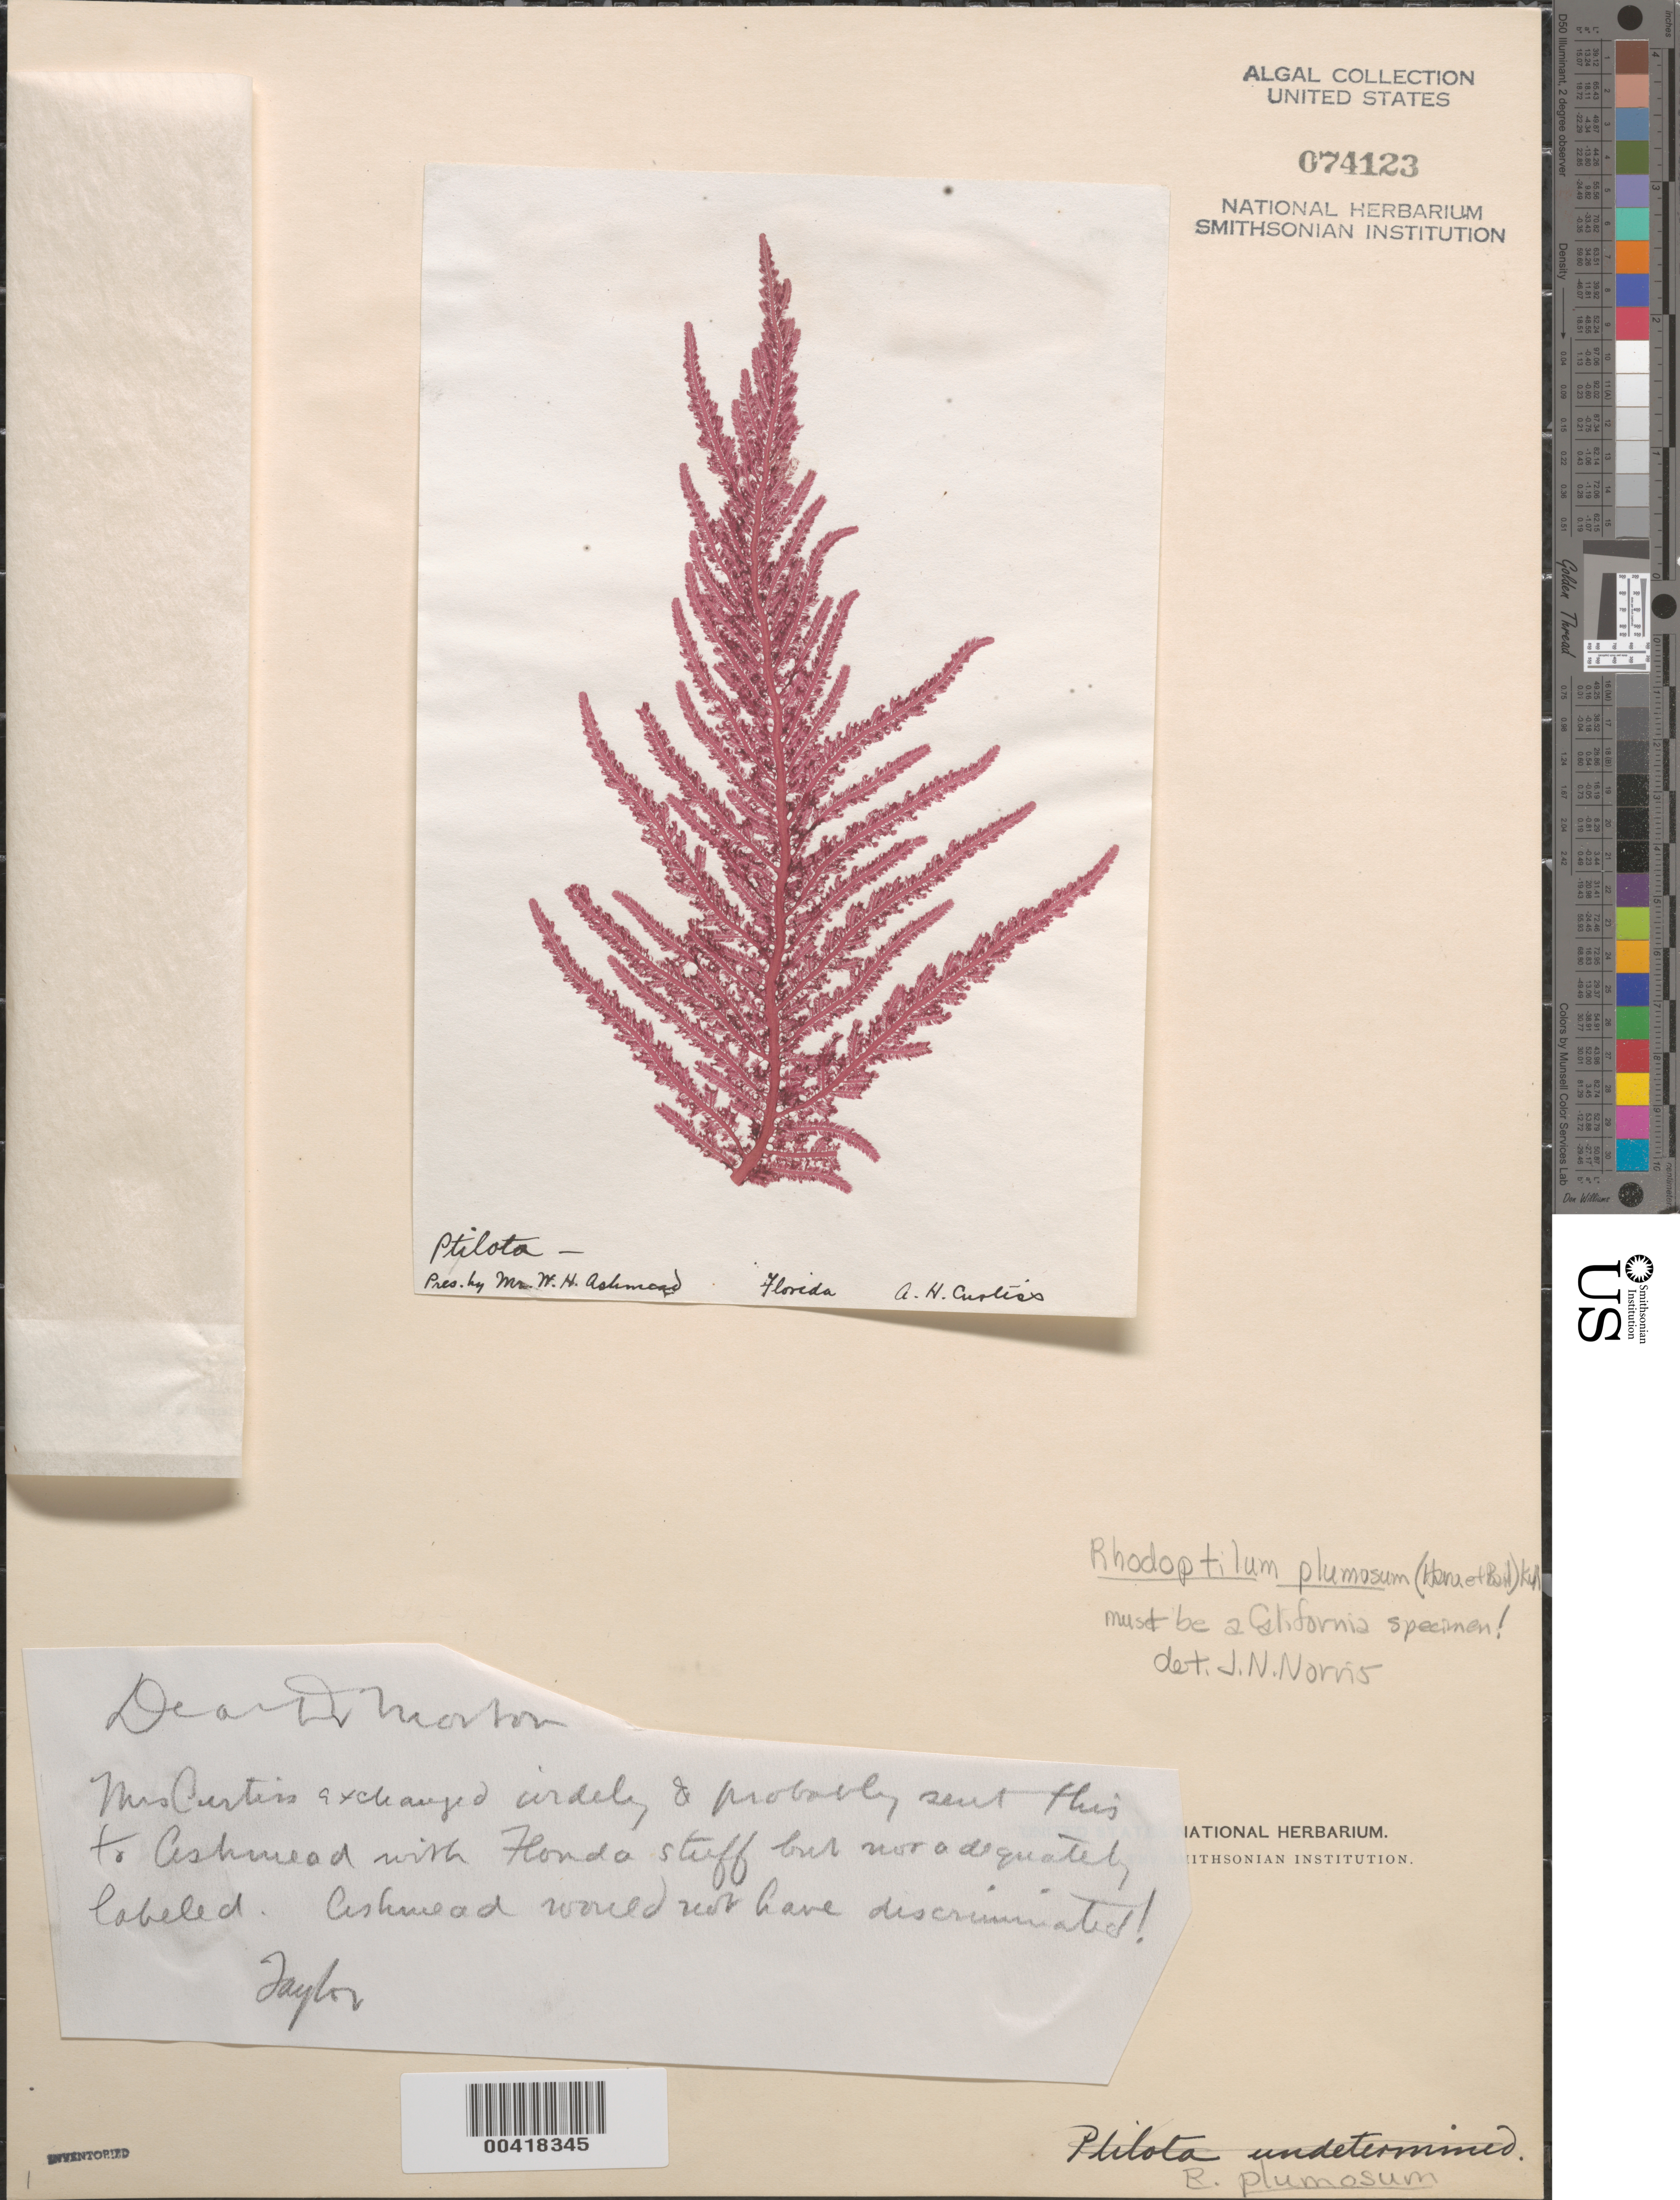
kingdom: Plantae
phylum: Rhodophyta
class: Florideophyceae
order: Ceramiales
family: Dasyaceae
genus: Rhodoptilum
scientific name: Rhodoptilum plumosum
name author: (Harv. & Bail.) Kylin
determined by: Norris, James N.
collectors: A. H. Curtiss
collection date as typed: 18--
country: United States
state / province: California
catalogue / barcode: US 74123